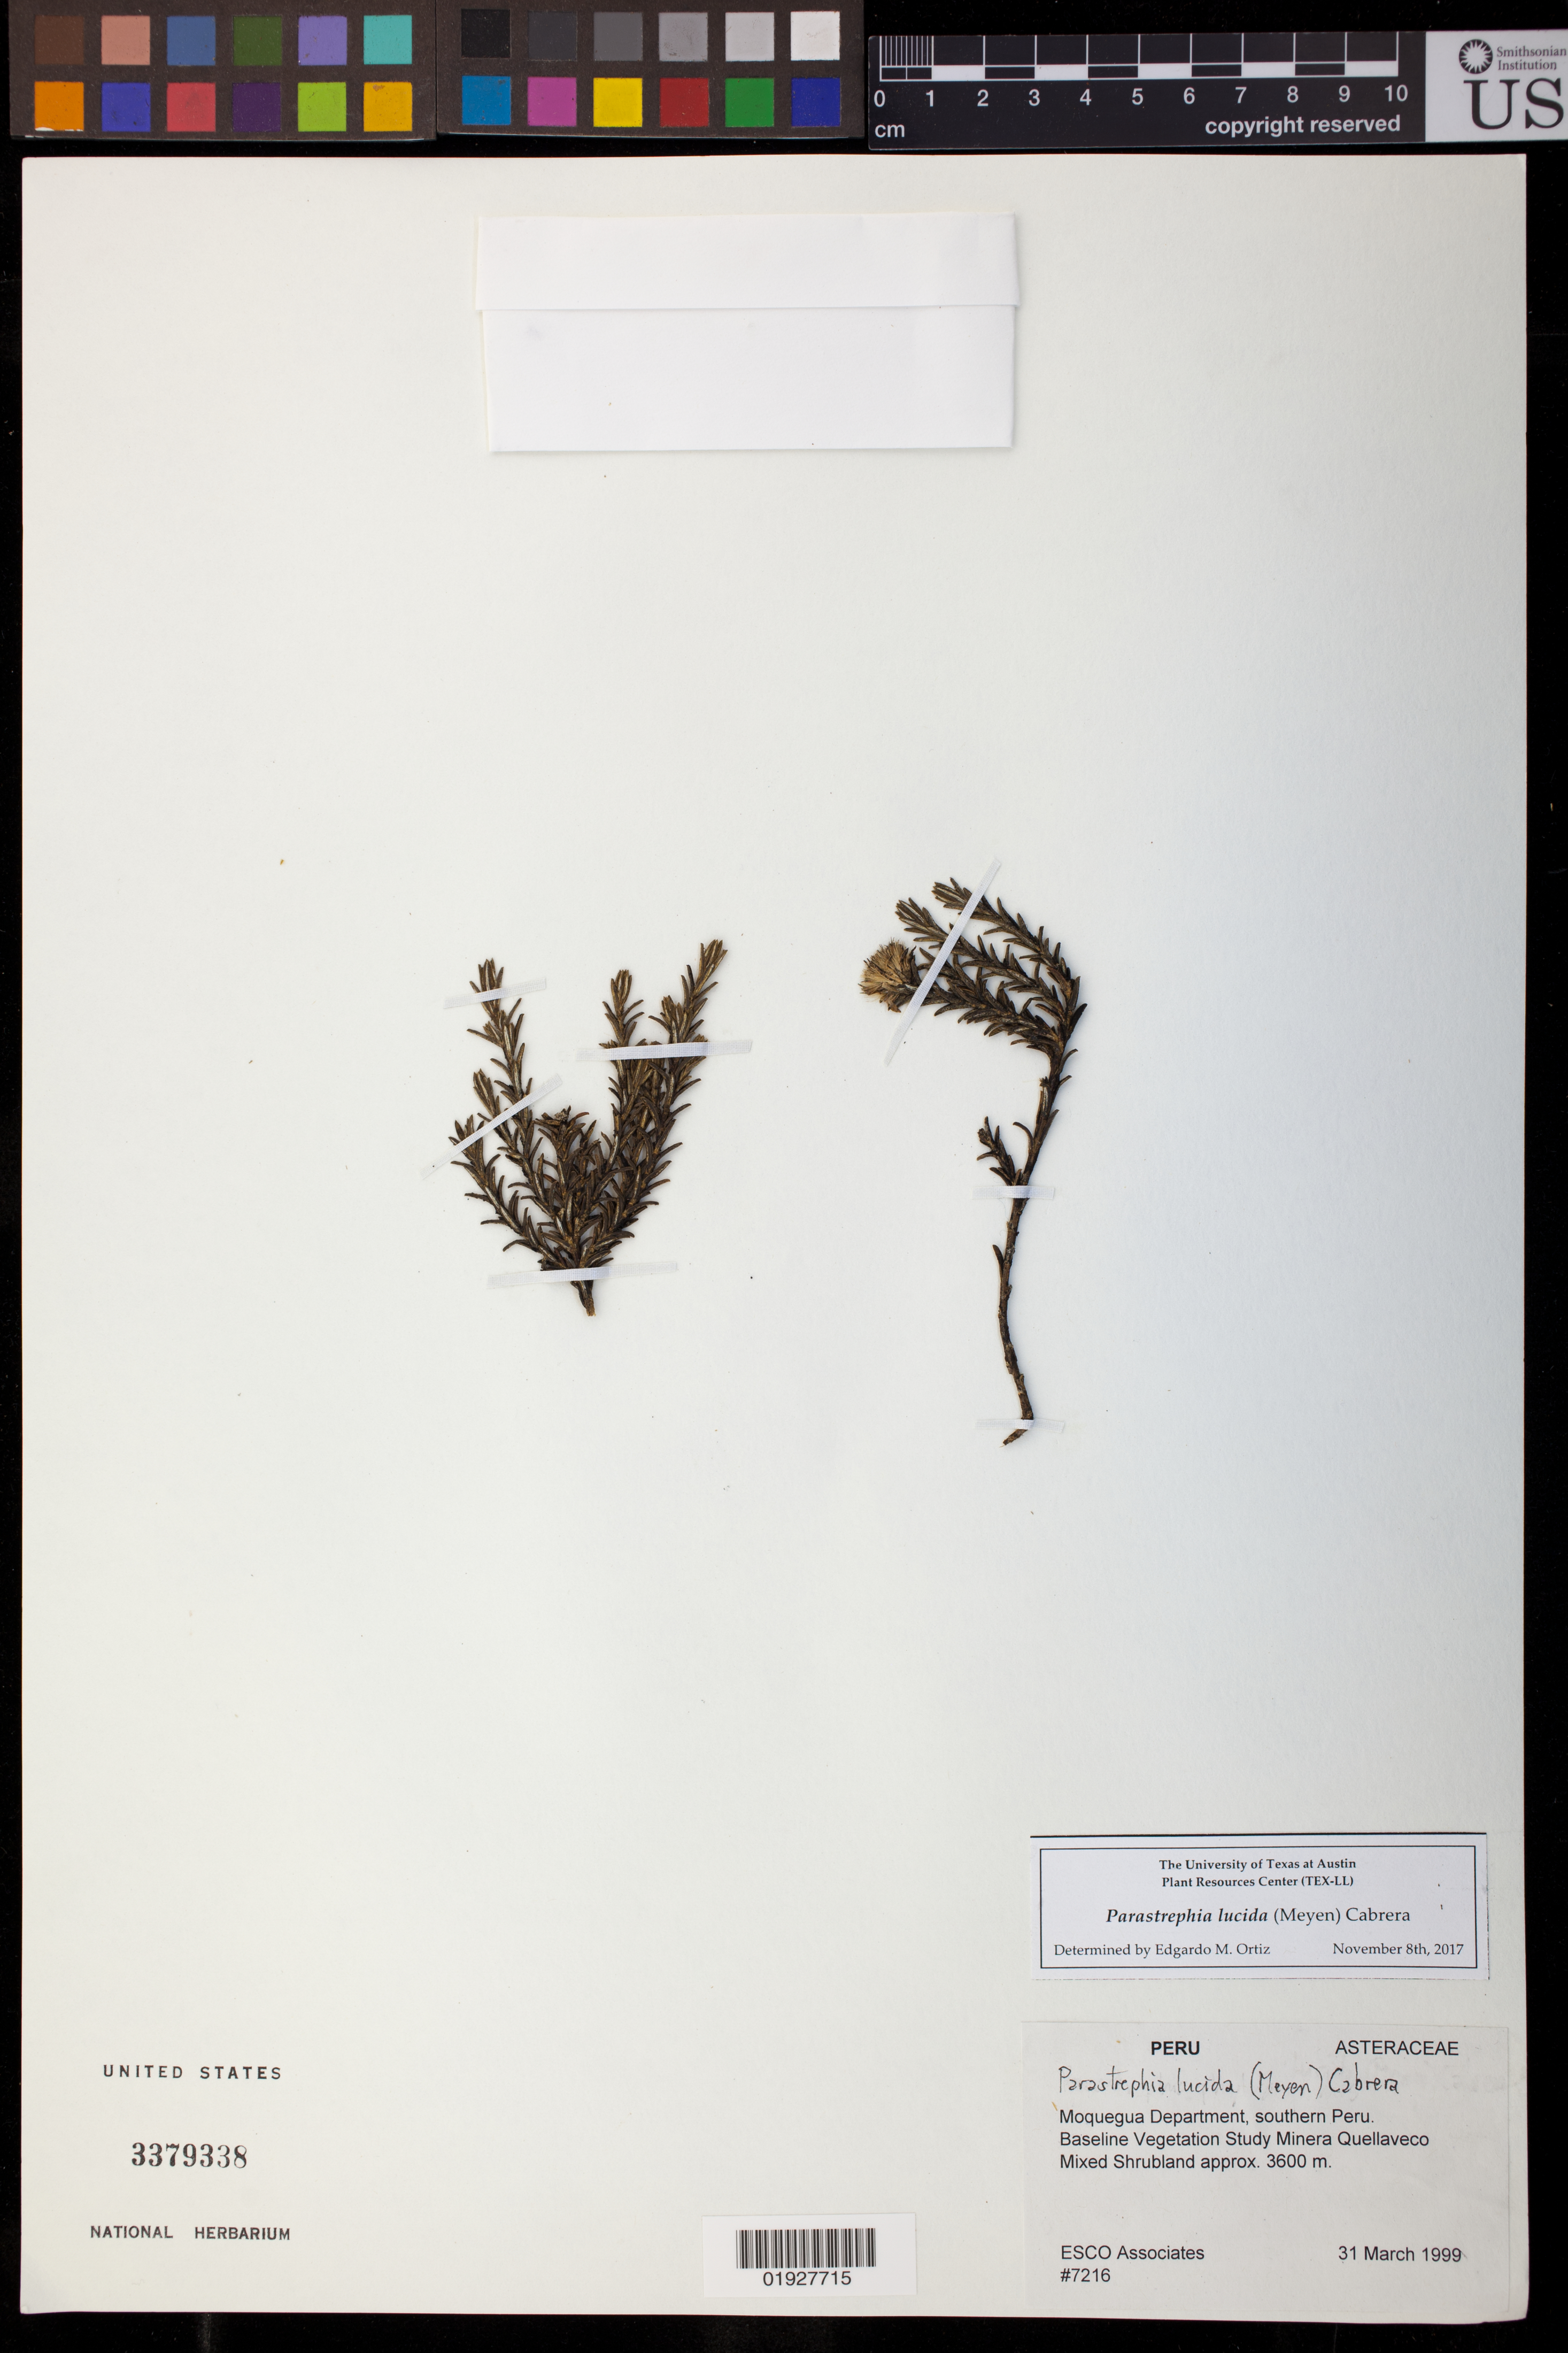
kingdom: Plantae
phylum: Tracheophyta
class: Magnoliopsida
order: Asterales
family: Asteraceae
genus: Parastrephia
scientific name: Parastrephia lucida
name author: (Meyen) Cabrera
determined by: Ortiz, E. M.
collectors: ESCO Associates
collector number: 7216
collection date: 1999-03-31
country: Peru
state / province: Moquegua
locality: Moquegua Department, southern Peru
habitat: Baseline Vegetation Sudy Minera Quellaveco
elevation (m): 3600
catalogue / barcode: US 3379338